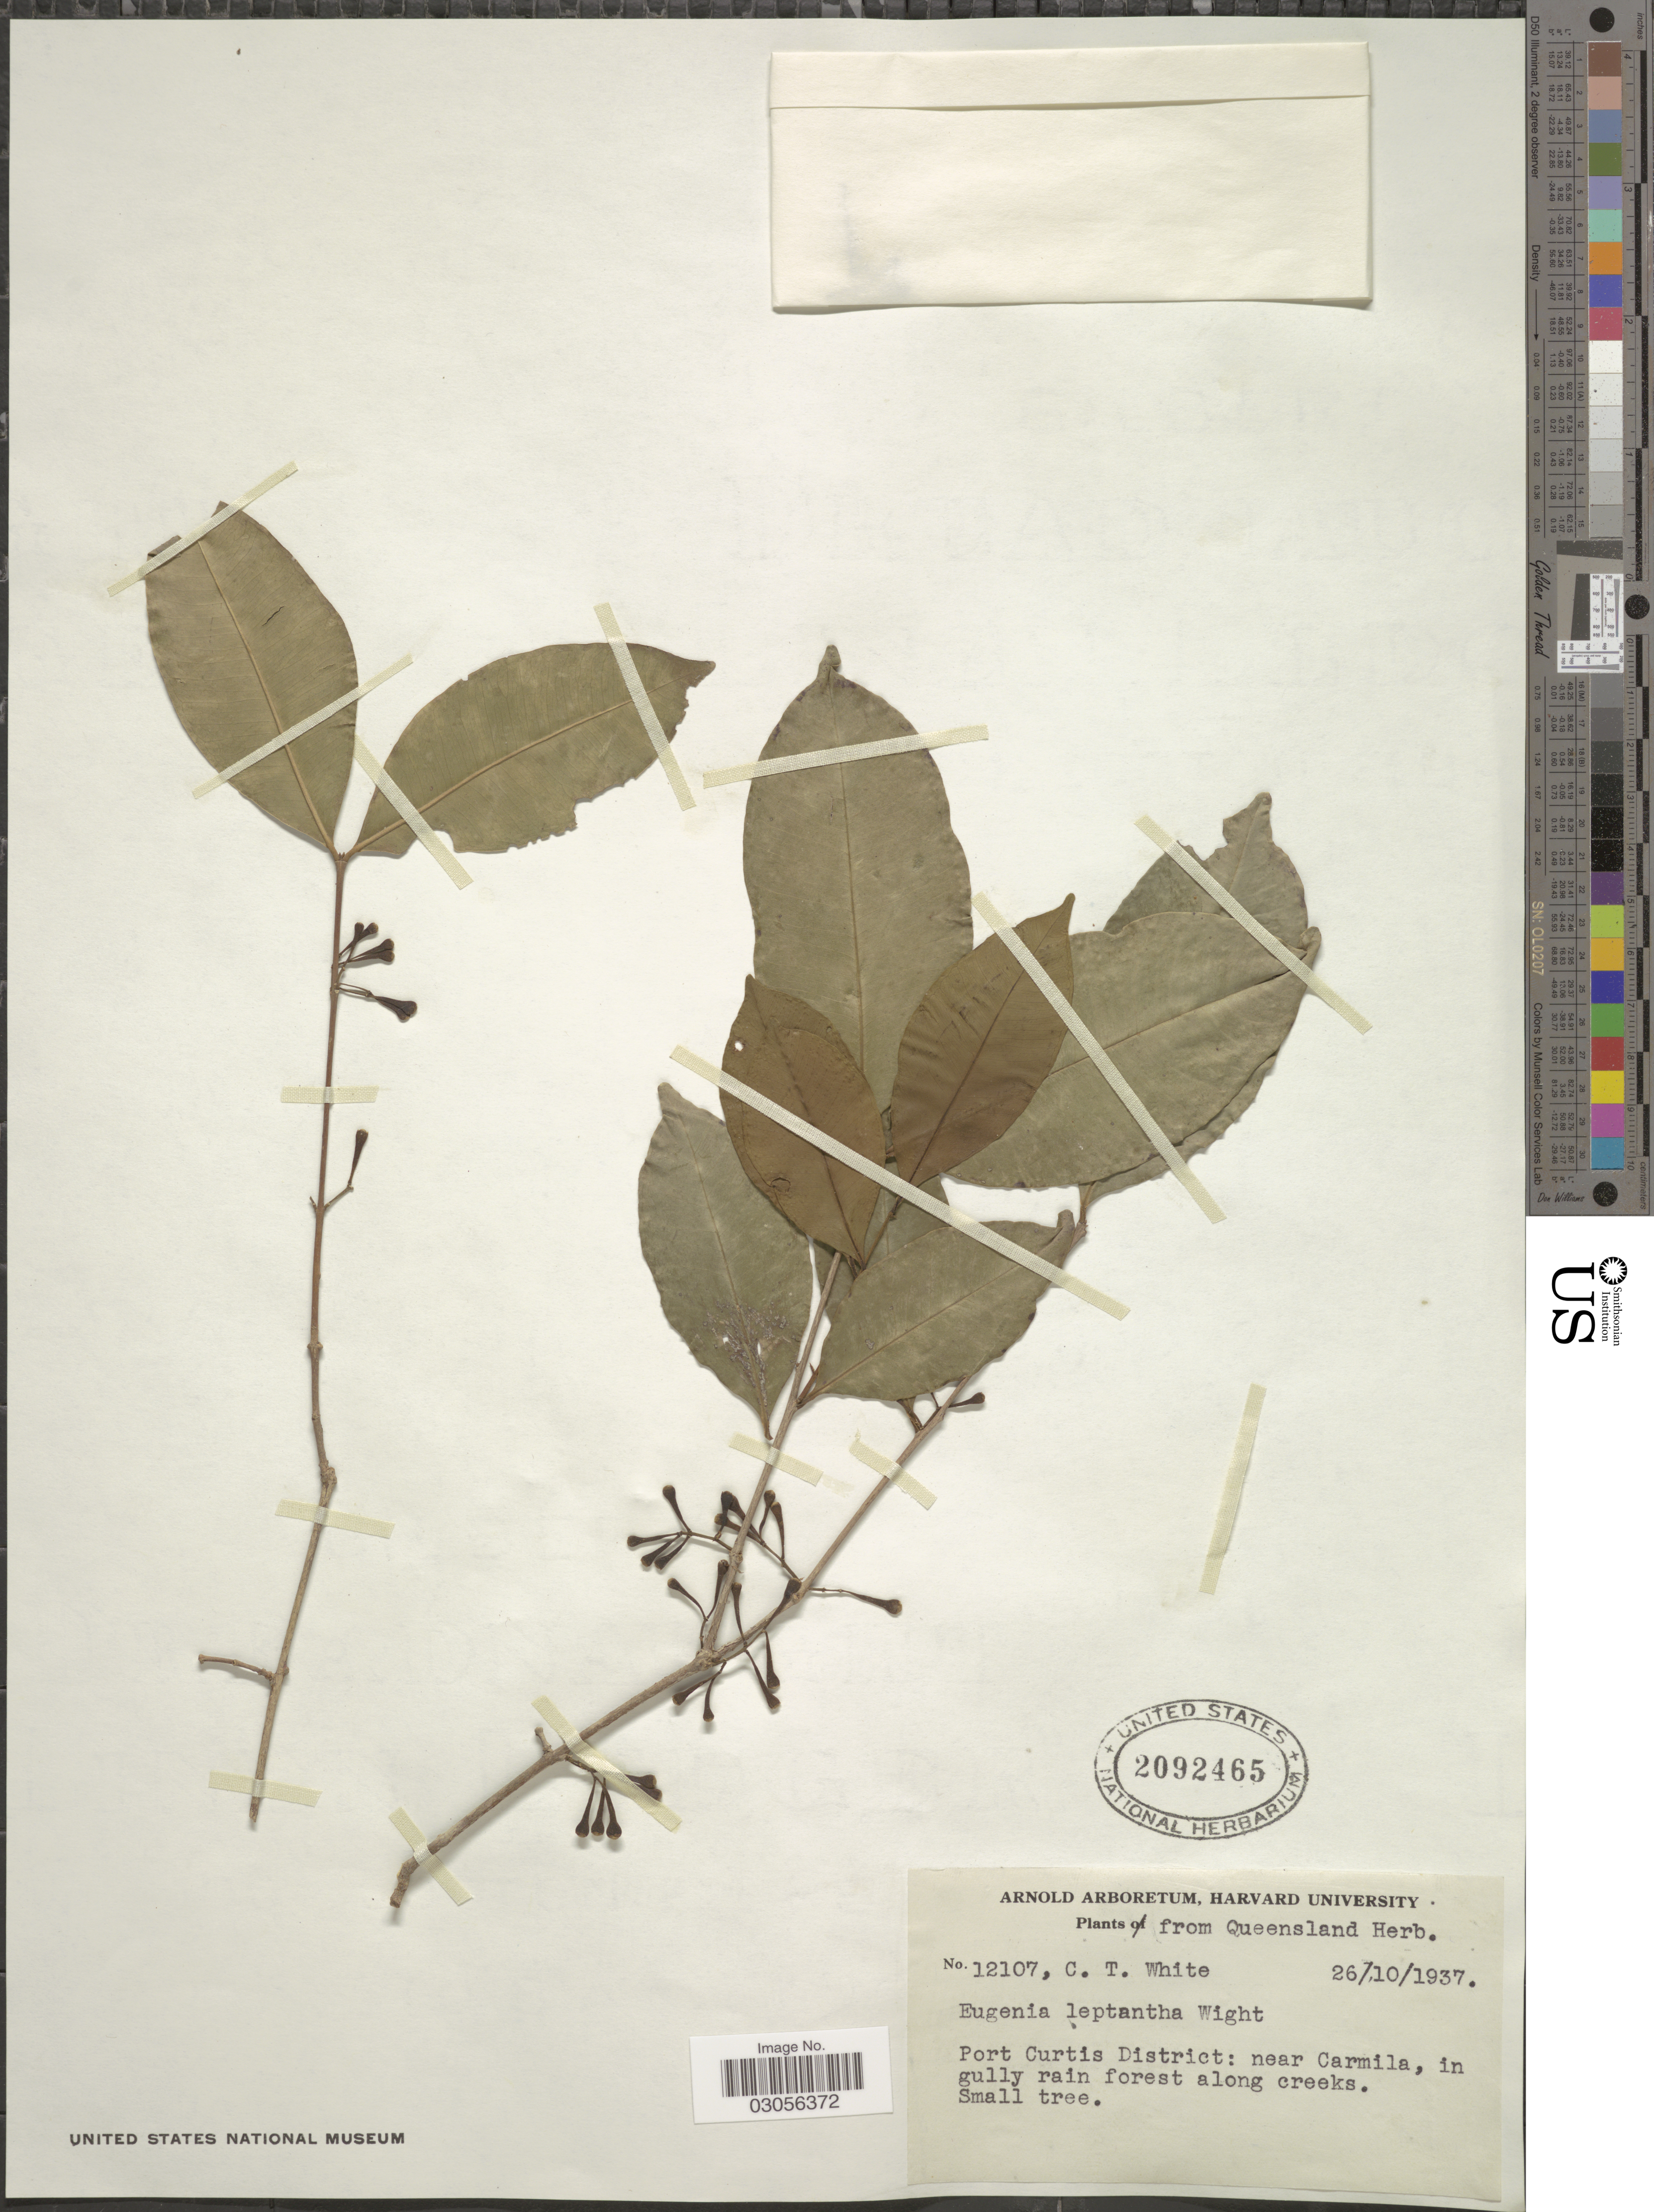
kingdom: Plantae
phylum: Tracheophyta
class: Magnoliopsida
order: Myrtales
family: Myrtaceae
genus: Syzygium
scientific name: Syzygium claviflorum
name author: (Roxb.) Wall. ex Steud.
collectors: C. T. White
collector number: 12107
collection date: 1937-10-26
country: Australia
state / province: Queensland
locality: Port Curtis District: near Carmila, in gully rain forest along creeks.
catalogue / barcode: US 2092465